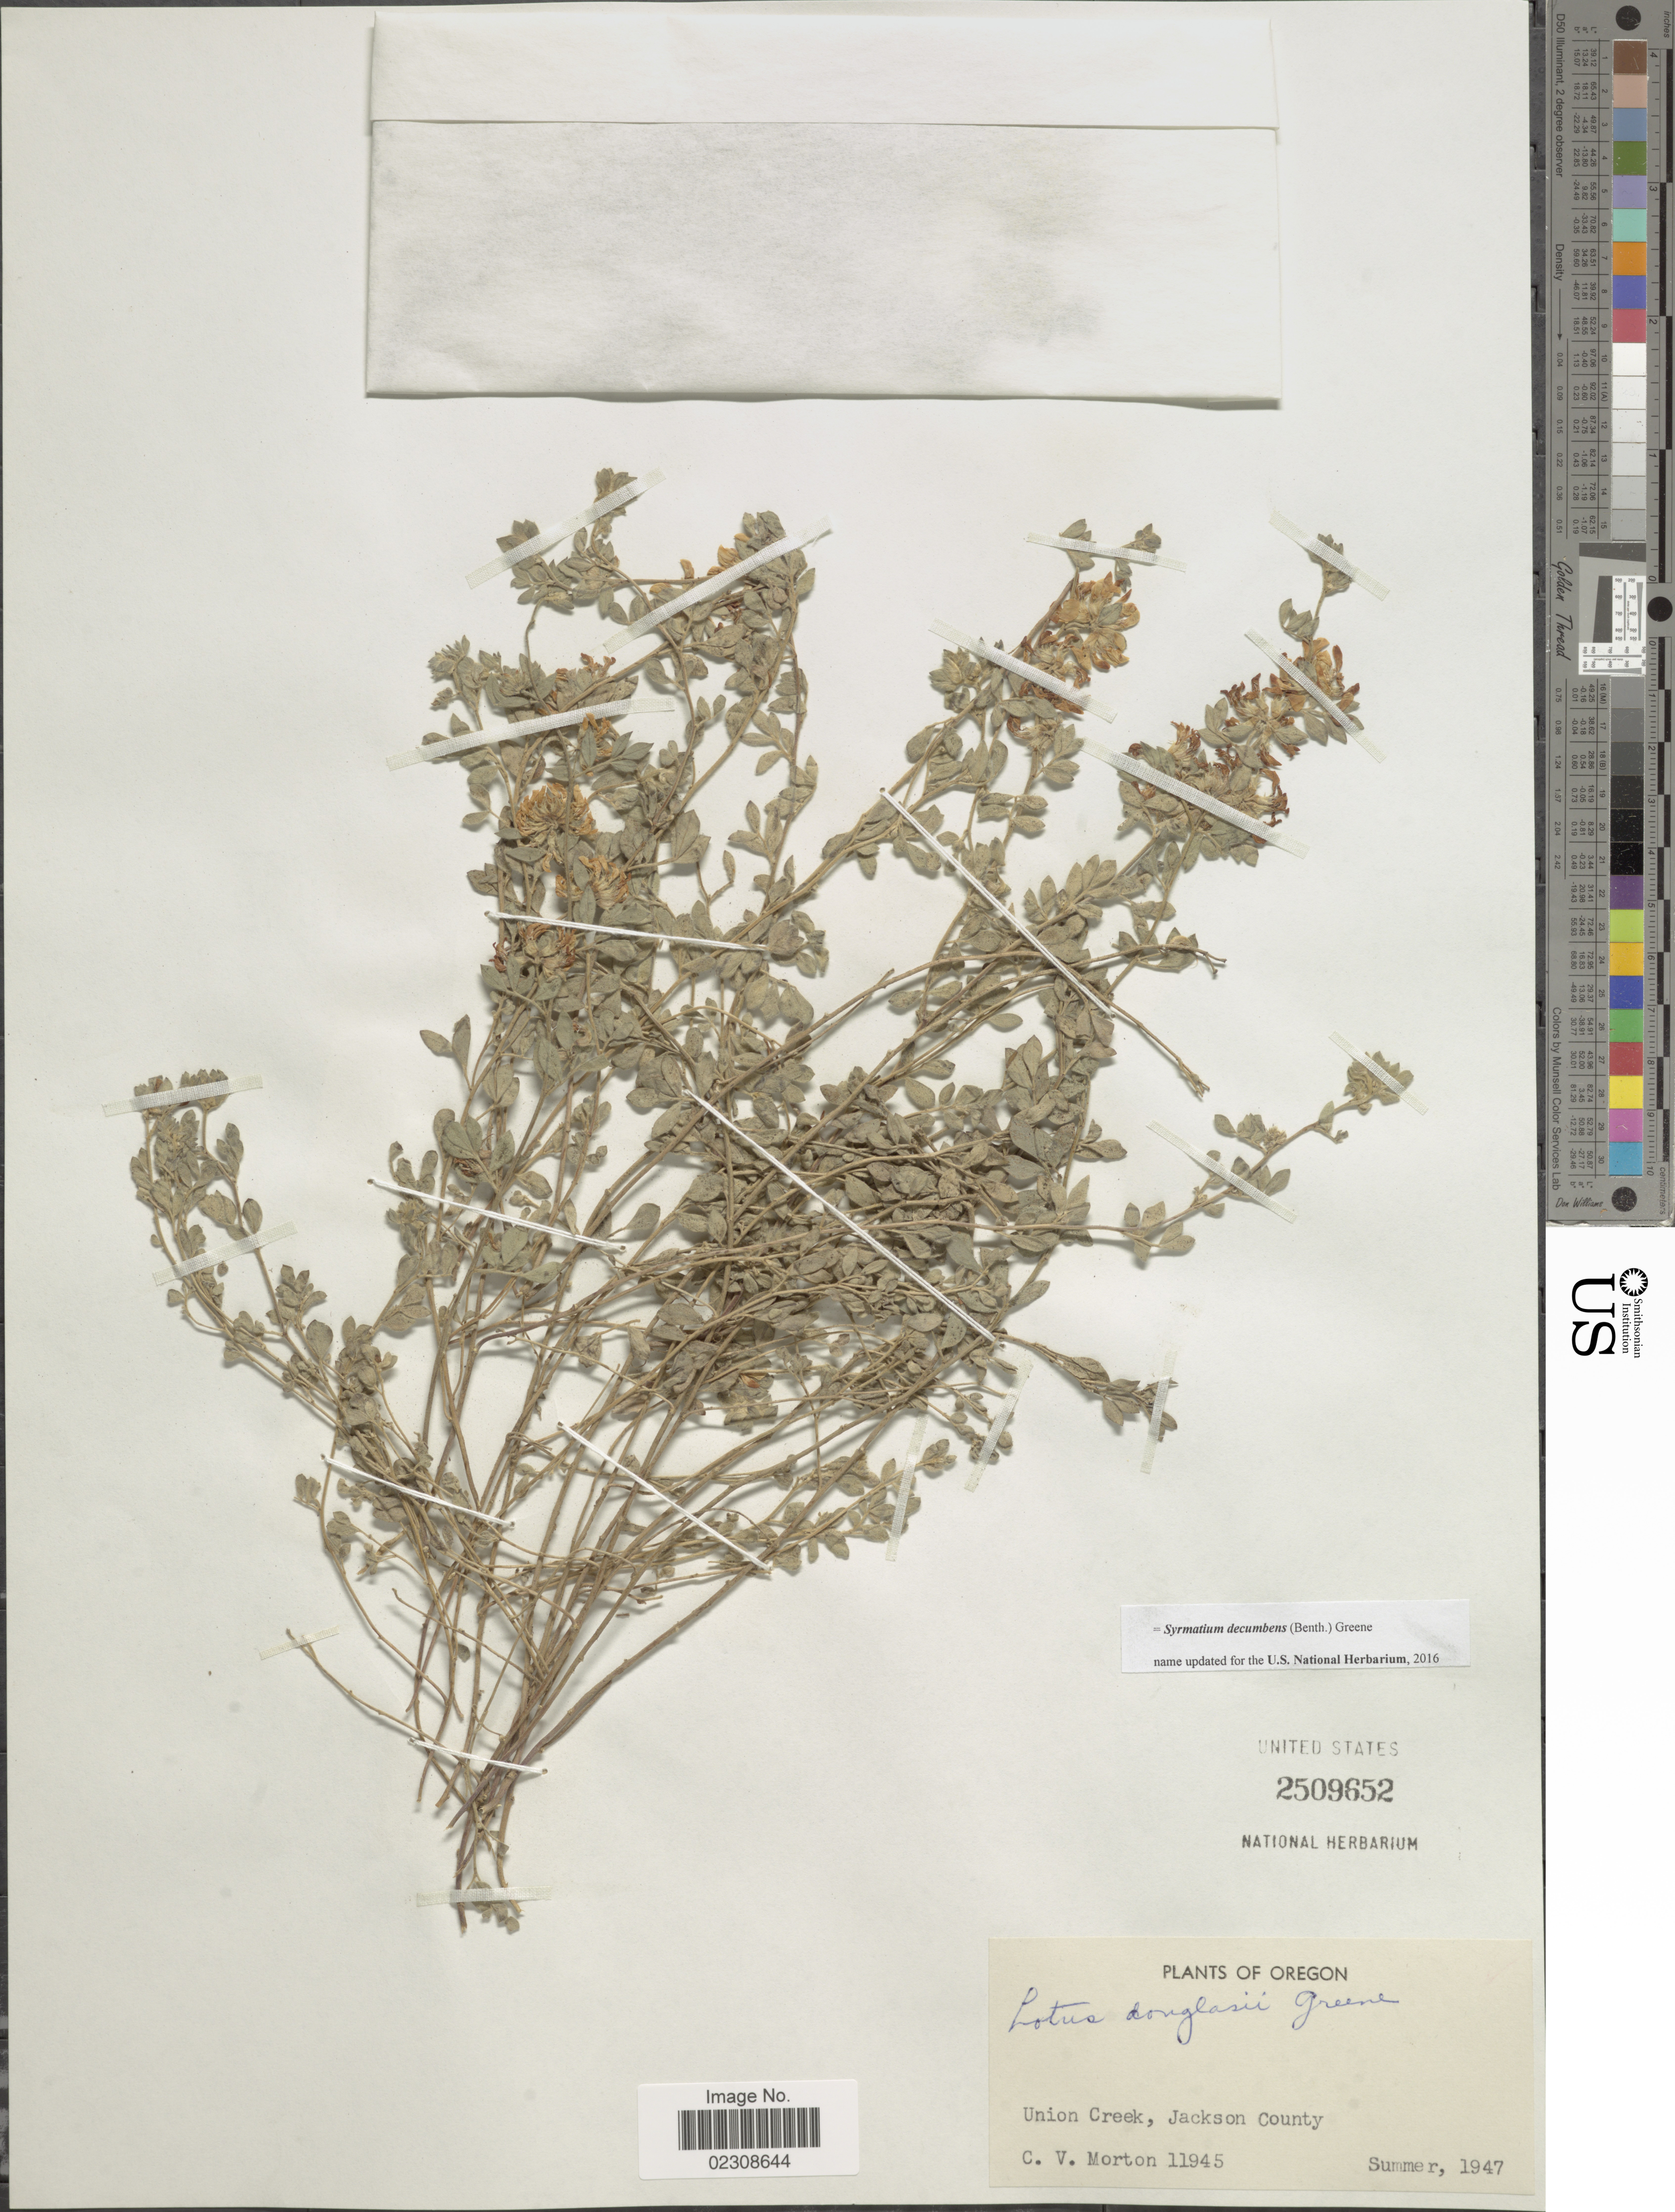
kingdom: Plantae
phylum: Tracheophyta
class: Magnoliopsida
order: Fabales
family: Fabaceae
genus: Syrmatium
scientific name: Syrmatium decumbens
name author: (Benth.) Greene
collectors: C. V. Morton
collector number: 11945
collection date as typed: summer 1947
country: United States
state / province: Oregon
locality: Union Creek, Jackson County.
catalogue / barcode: US 2509652